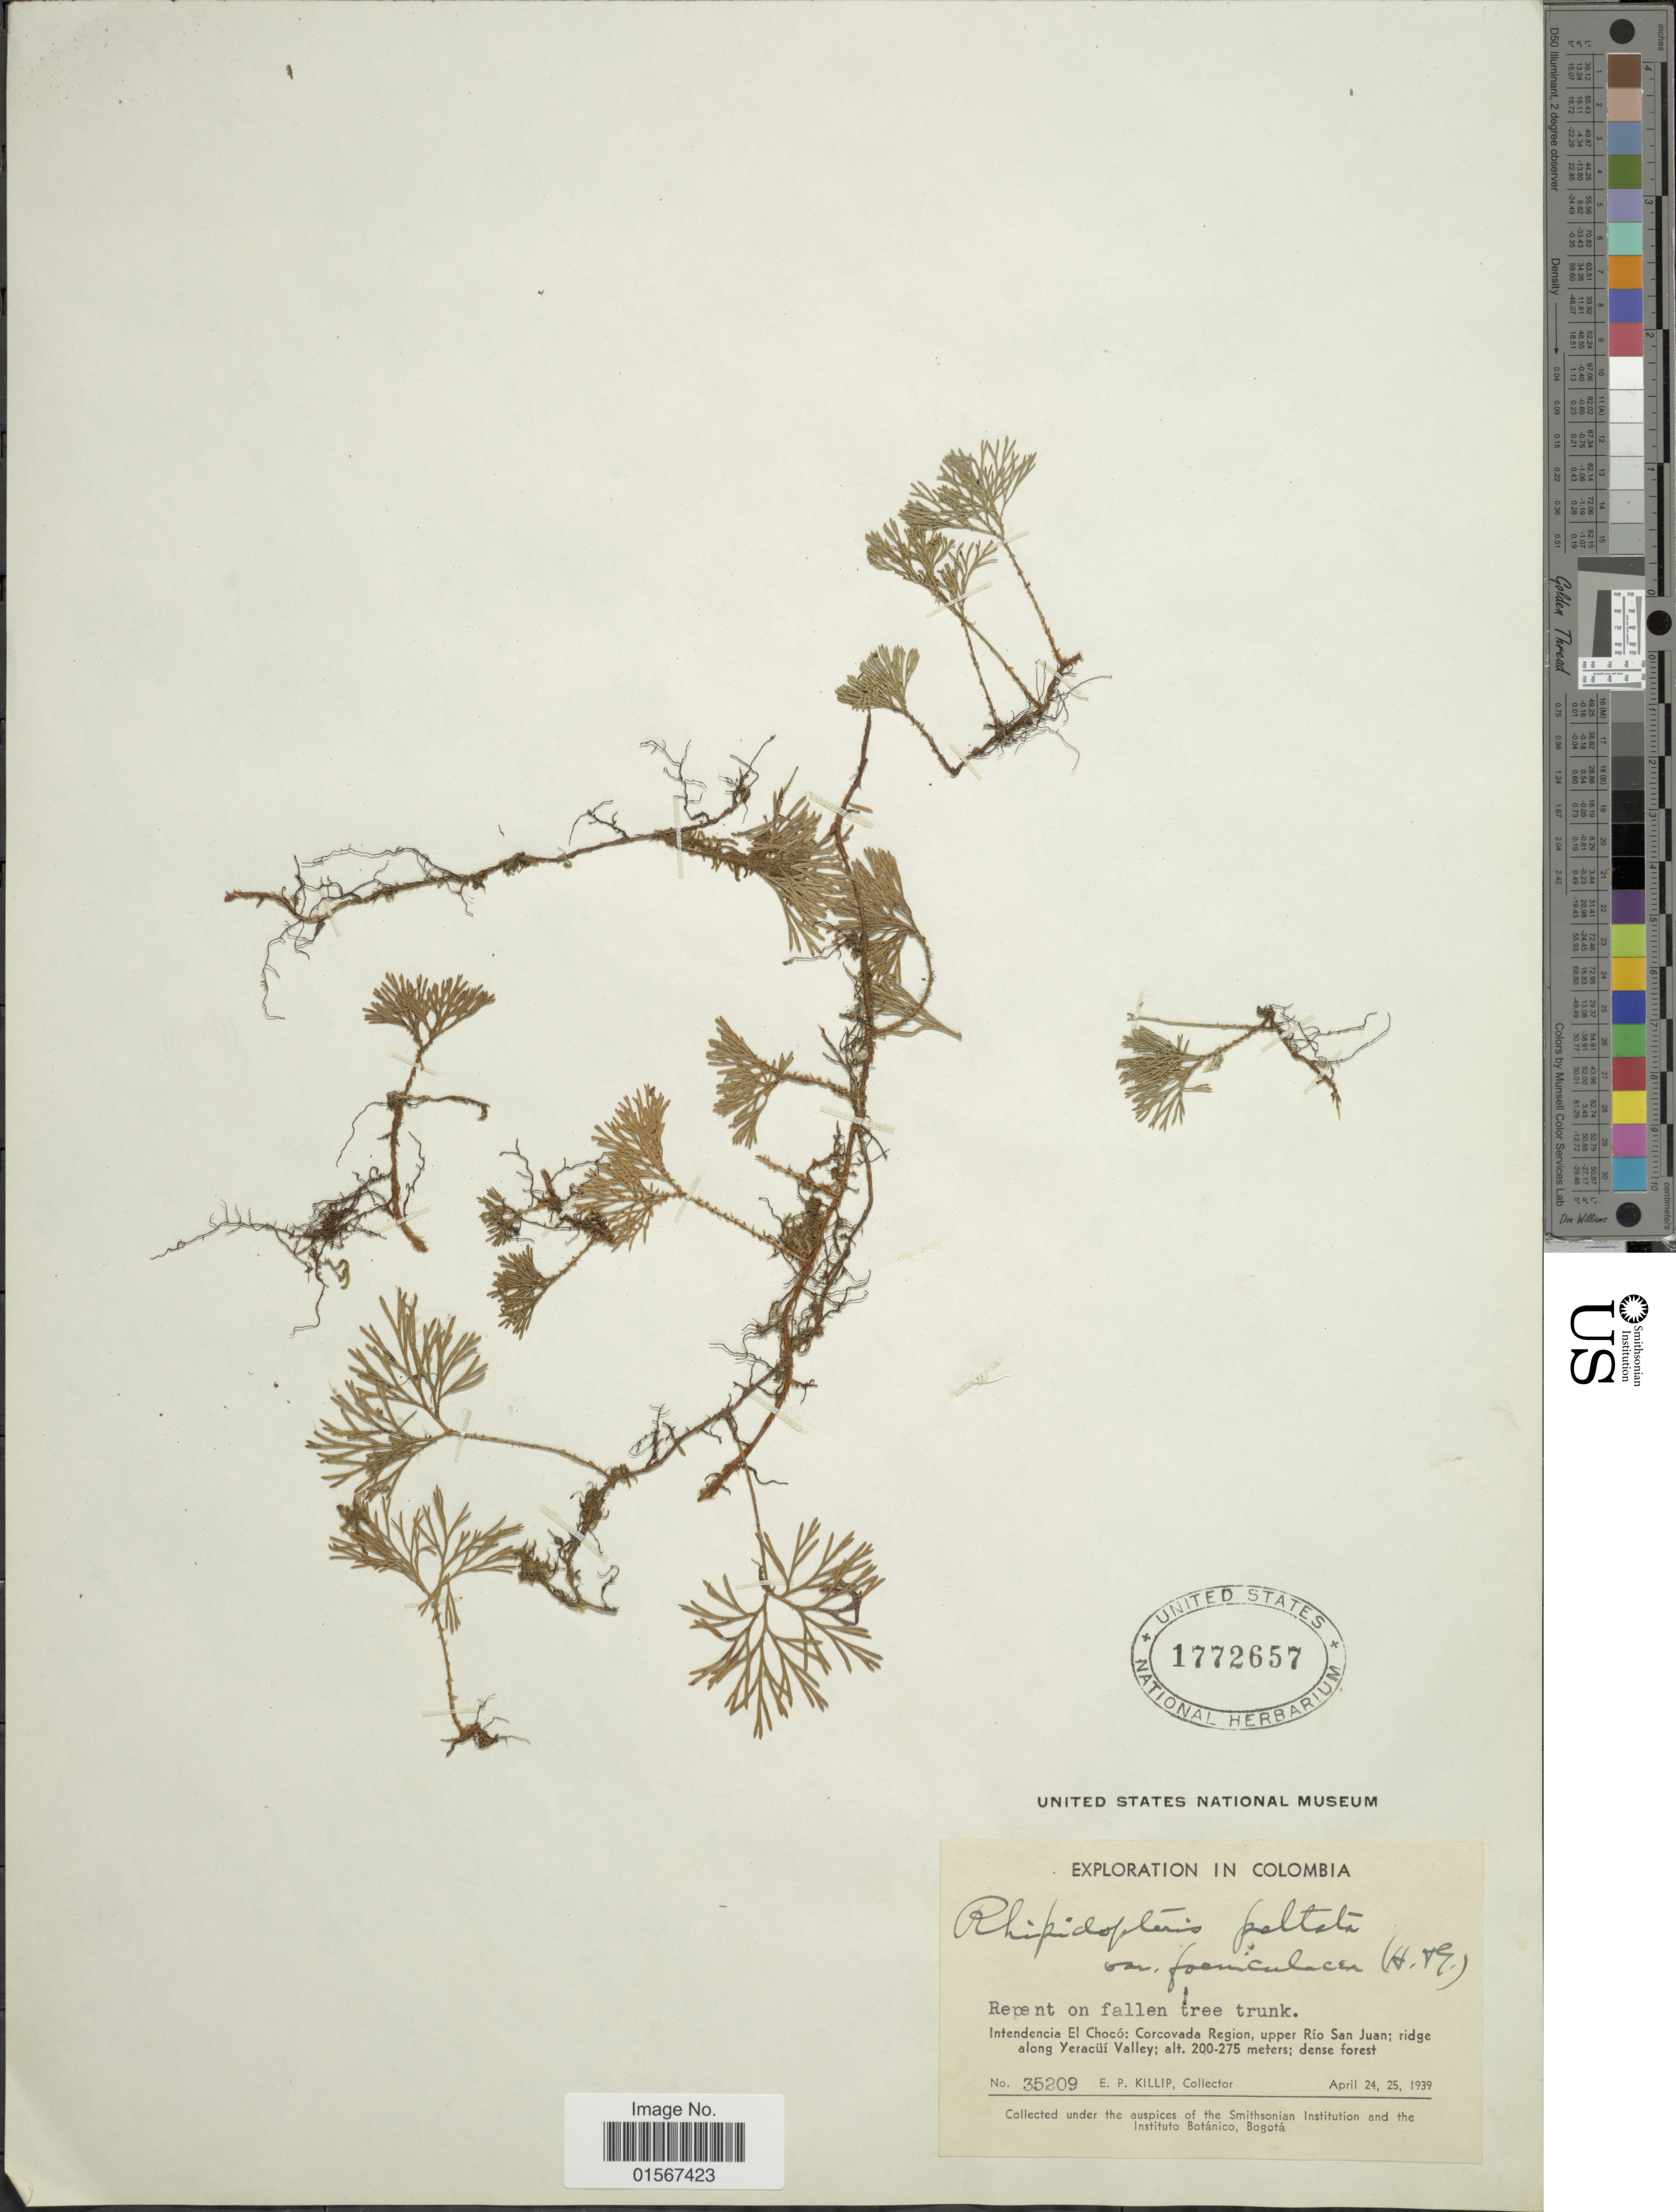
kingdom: Plantae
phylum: Tracheophyta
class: Polypodiopsida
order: Polypodiales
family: Dryopteridaceae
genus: Elaphoglossum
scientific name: Elaphoglossum peltatum f. peltatum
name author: (Sw.) Urb.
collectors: E. P. Killip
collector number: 35209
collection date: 1939-04-24/1939-04-25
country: Colombia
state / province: Chocó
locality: Colombia, Intendencia El Chocó: Corcovado Region, upper Río San Juan: ridge along Yeracúi Valley.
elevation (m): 200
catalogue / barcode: US 1772657